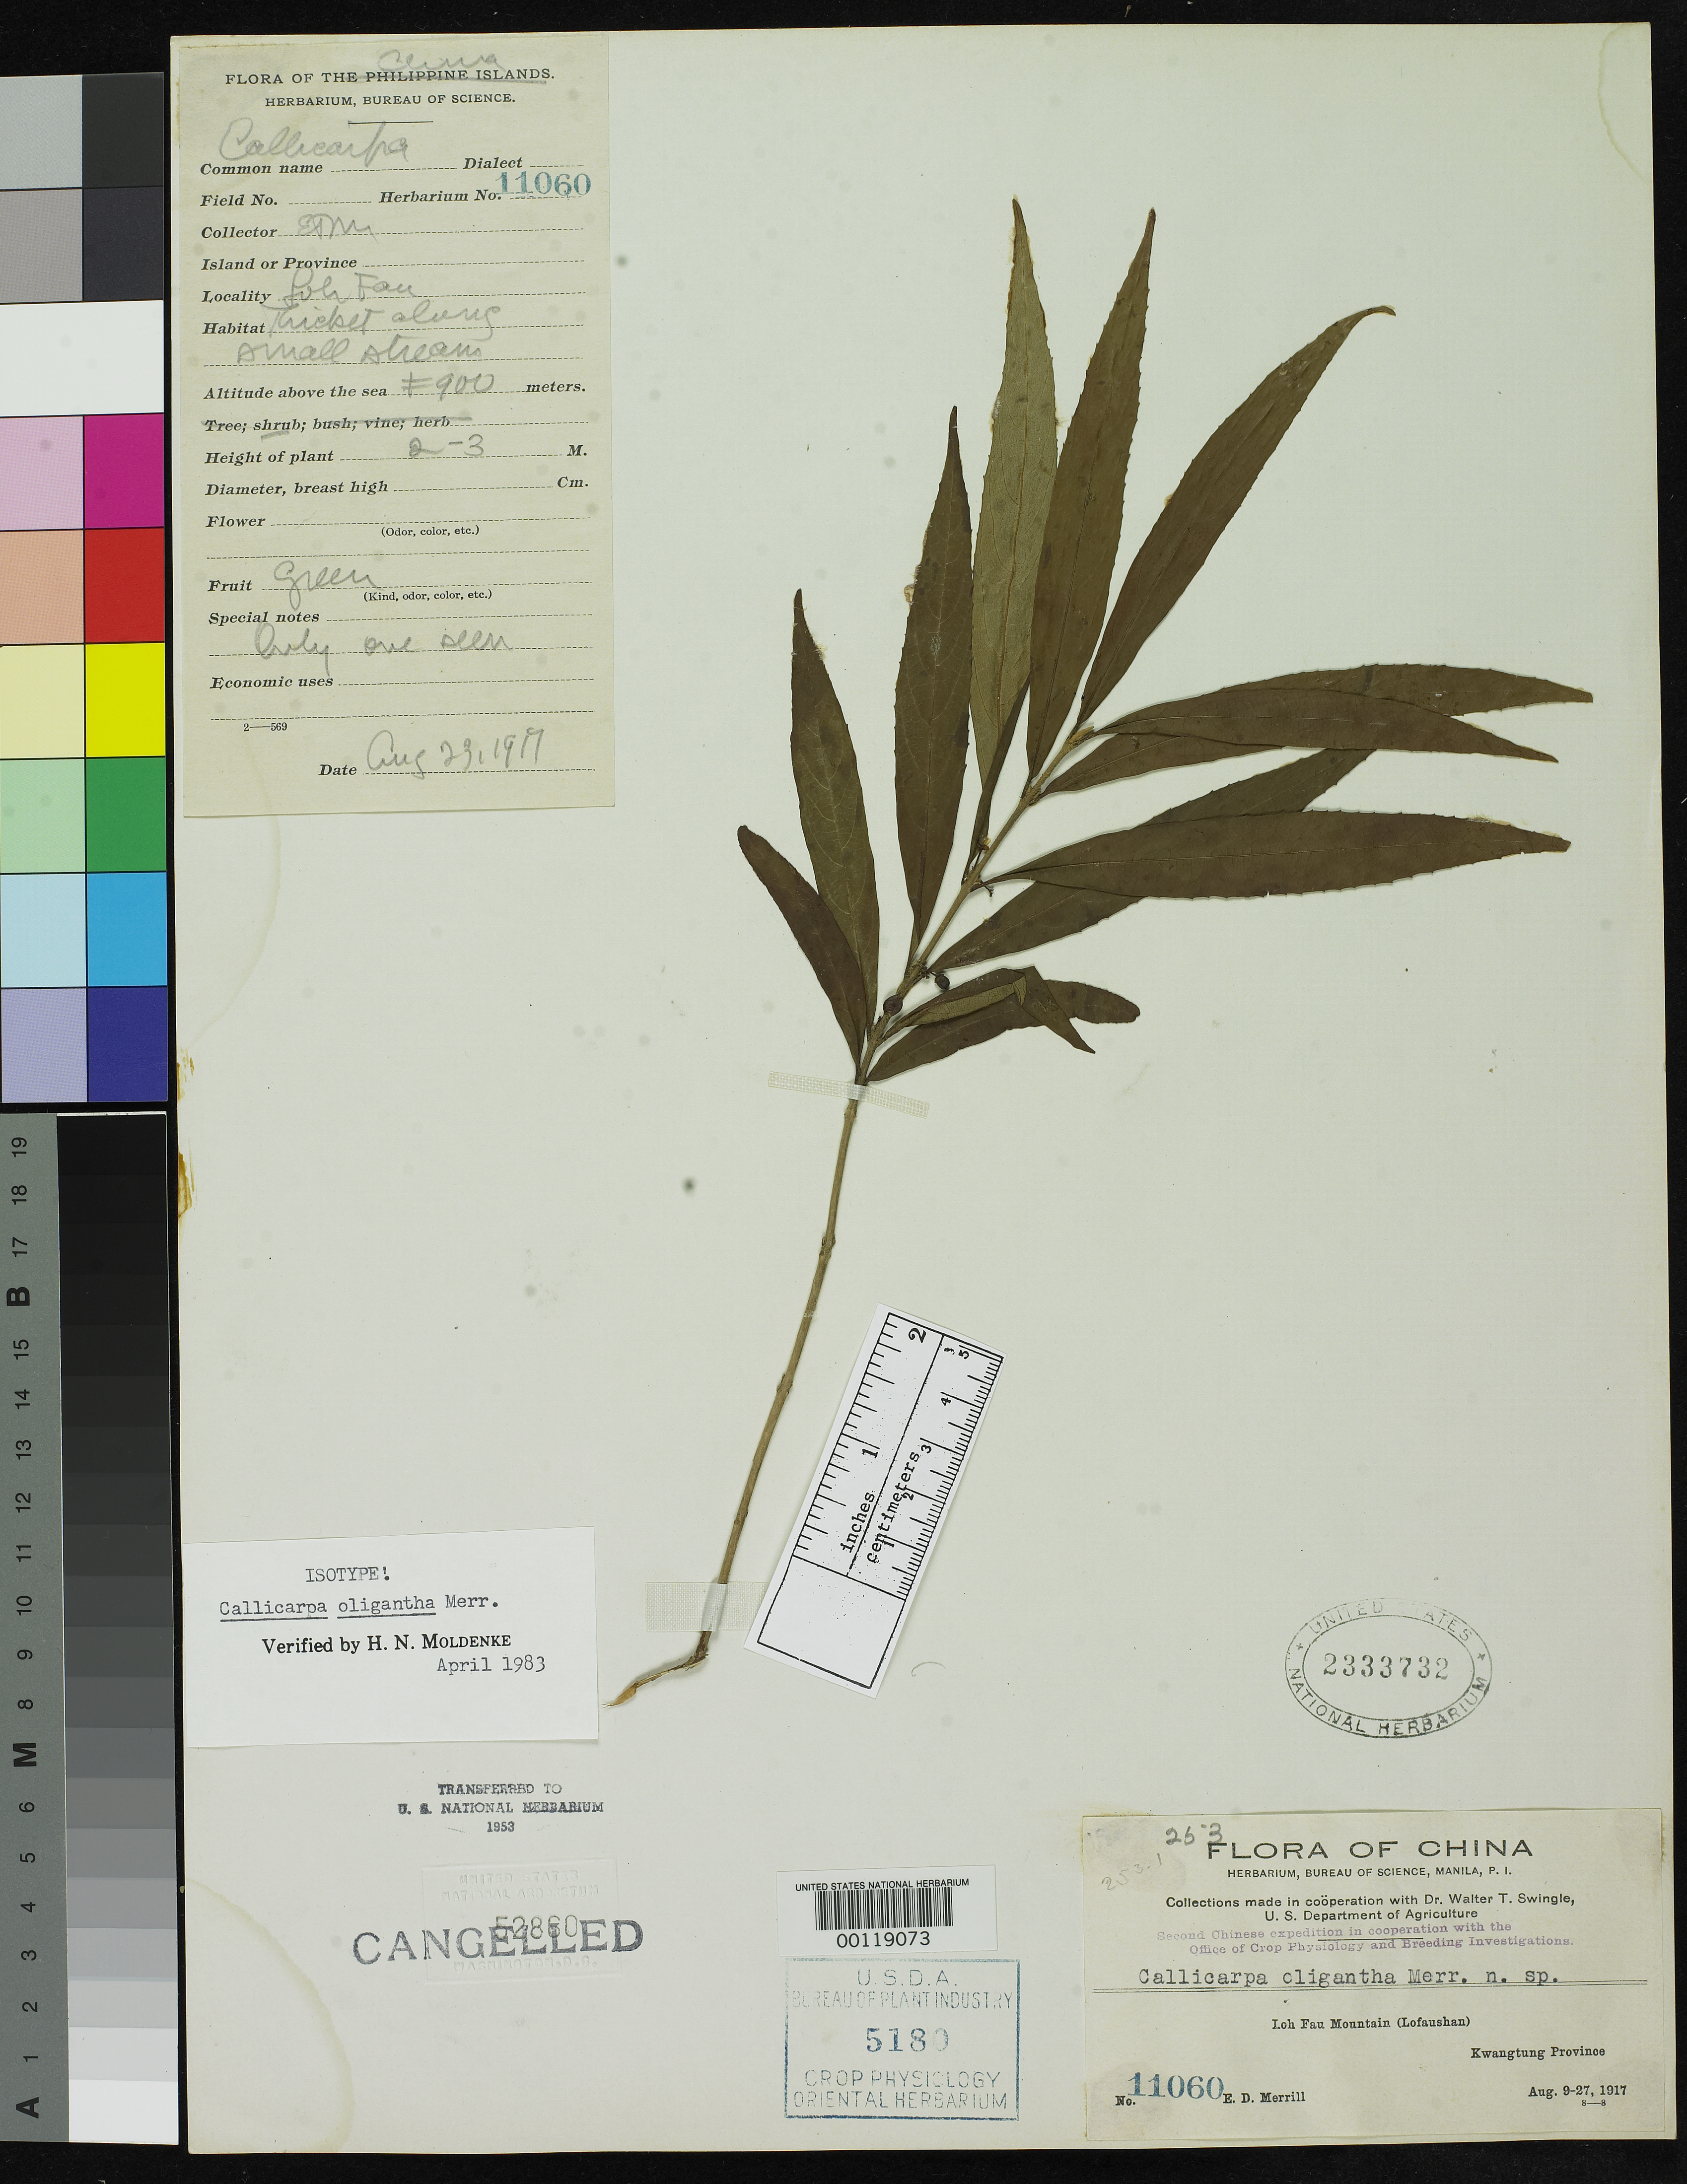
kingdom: Plantae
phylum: Tracheophyta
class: Magnoliopsida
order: Lamiales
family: Lamiaceae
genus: Callicarpa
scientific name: Callicarpa oligantha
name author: Merr.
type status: Isotype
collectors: E. D. Merrill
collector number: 11060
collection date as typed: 09 Aug 1917 to 27 Aug 1917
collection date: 1917-08-09/1917-08-27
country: China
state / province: Guangdong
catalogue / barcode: US 2333732